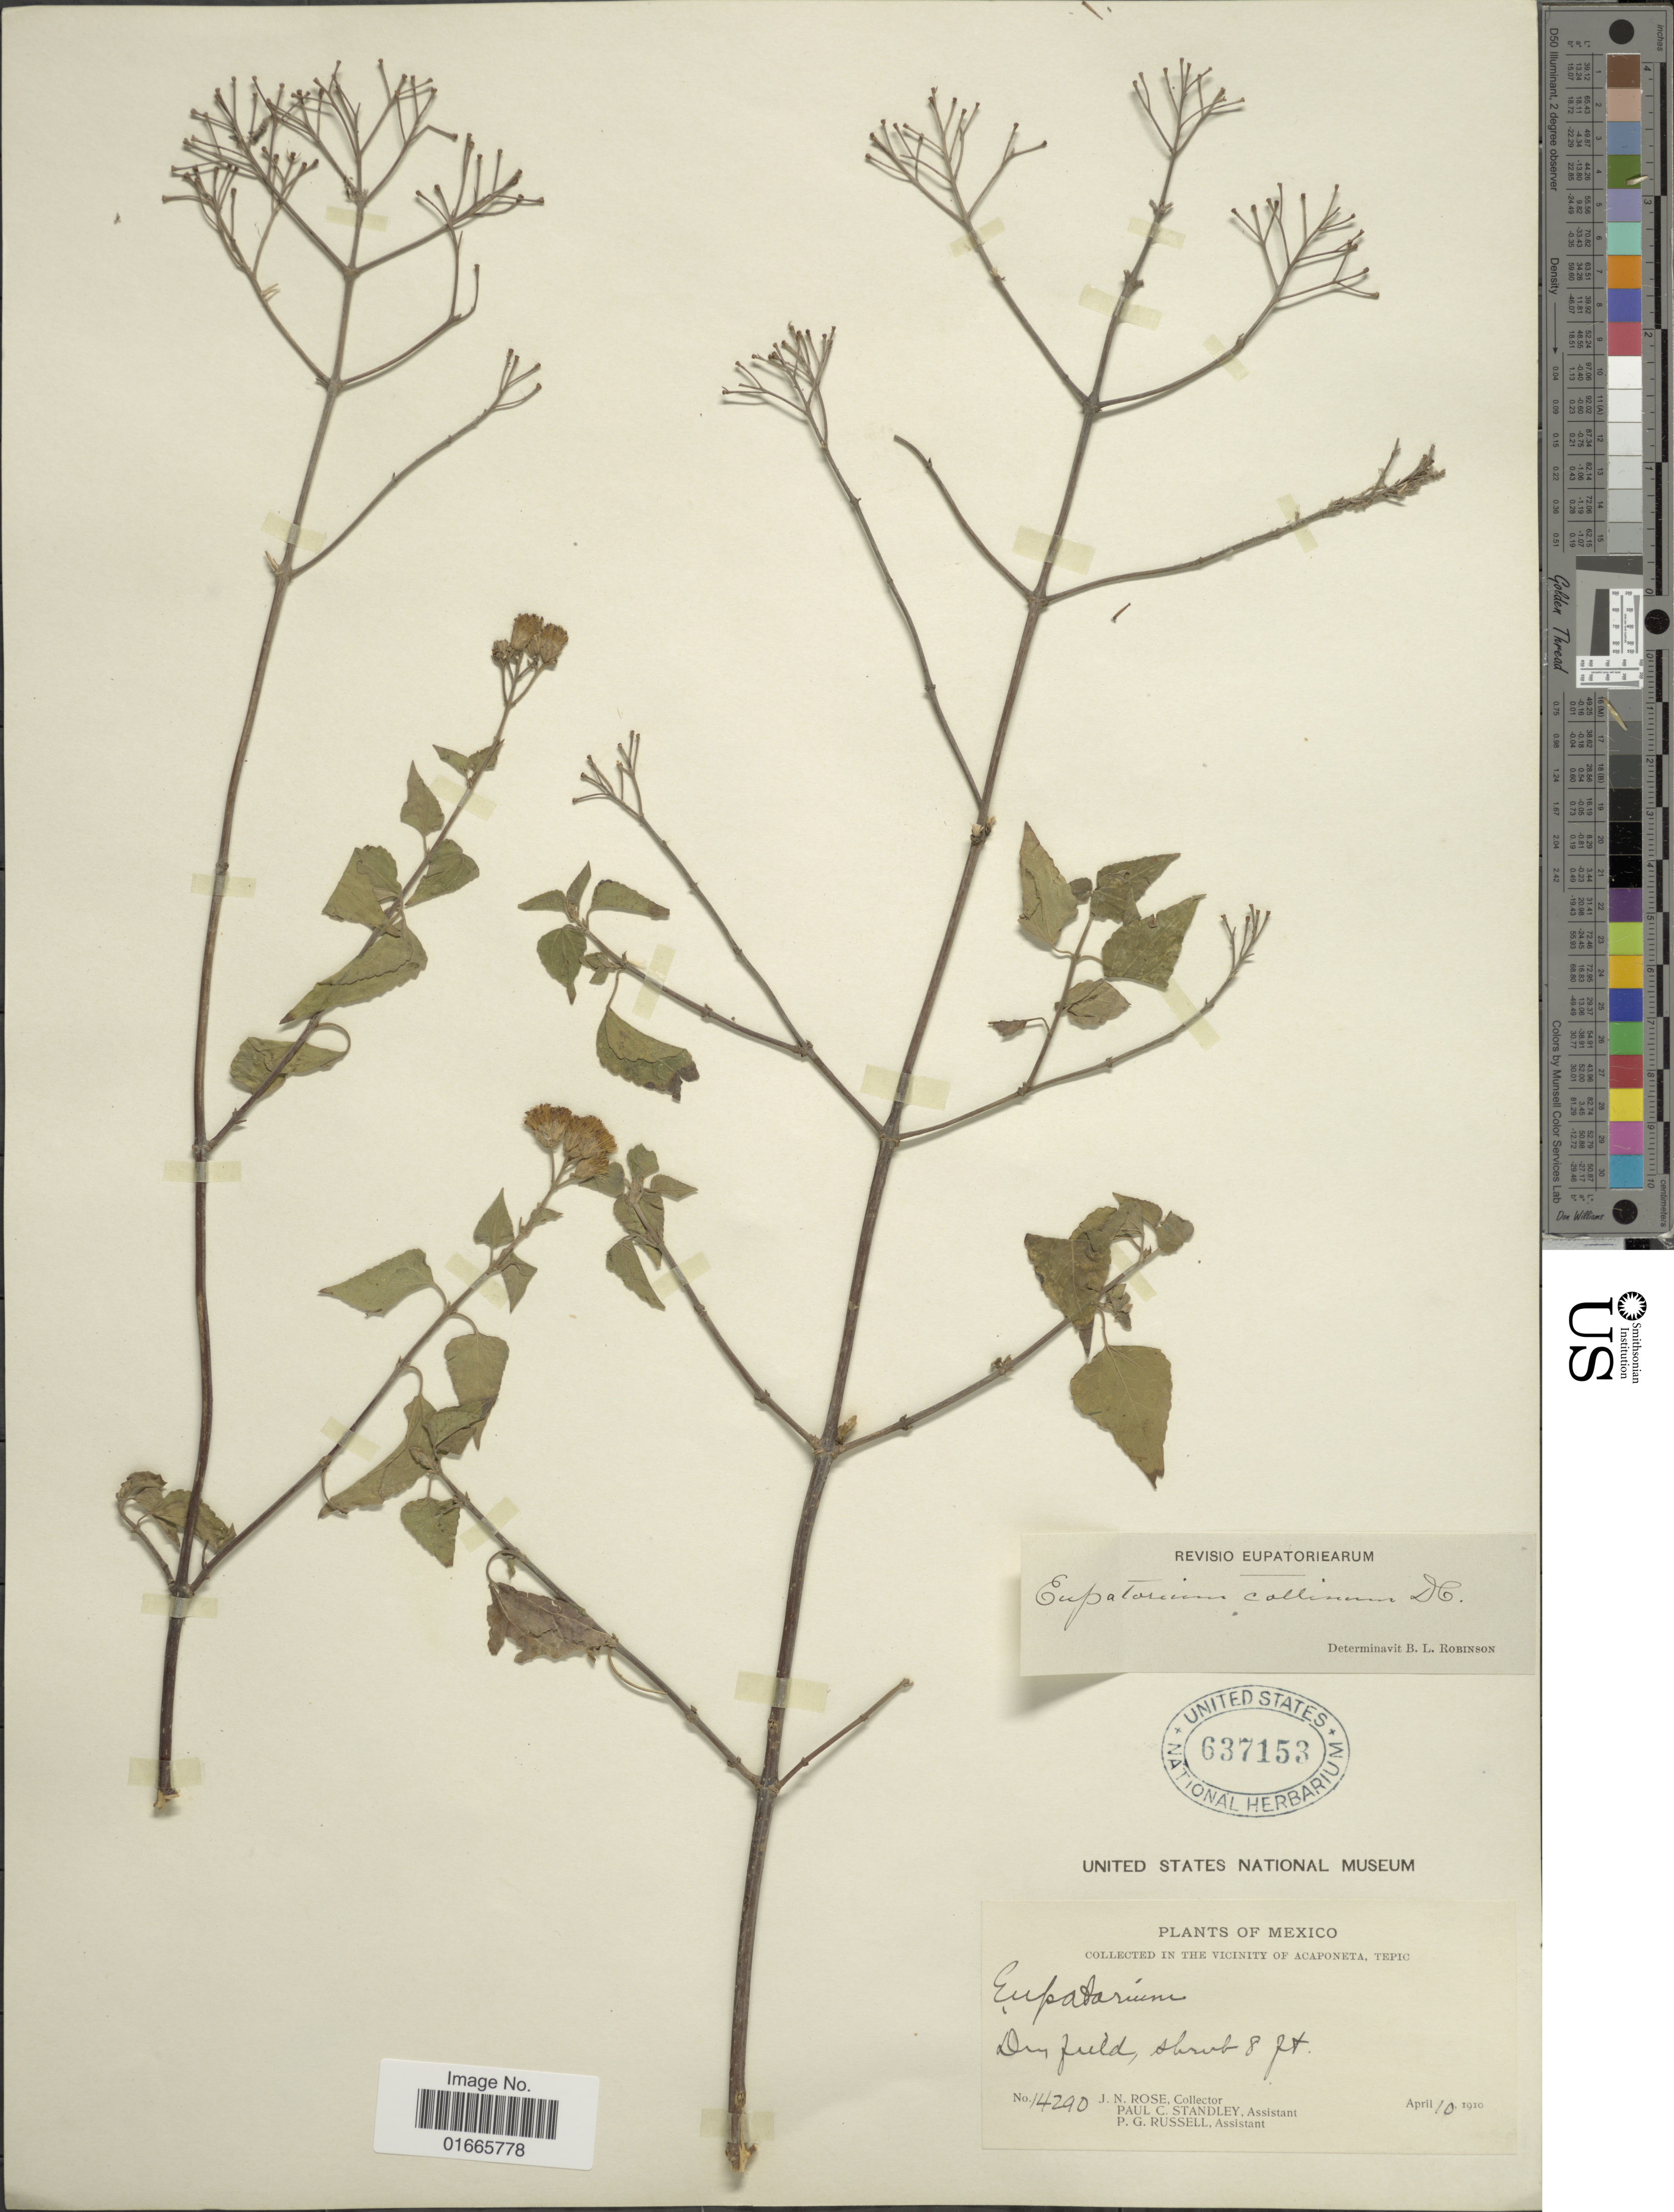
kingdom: Plantae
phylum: Tracheophyta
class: Magnoliopsida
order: Asterales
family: Asteraceae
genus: Chromolaena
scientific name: Chromolaena collina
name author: (DC.) R.M. King & H. Rob.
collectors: P. C. Standley & P. G. Russell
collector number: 14290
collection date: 1910-04-10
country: Mexico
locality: In the vicinity of Acaponeta, Tepic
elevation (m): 2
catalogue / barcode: US 637153